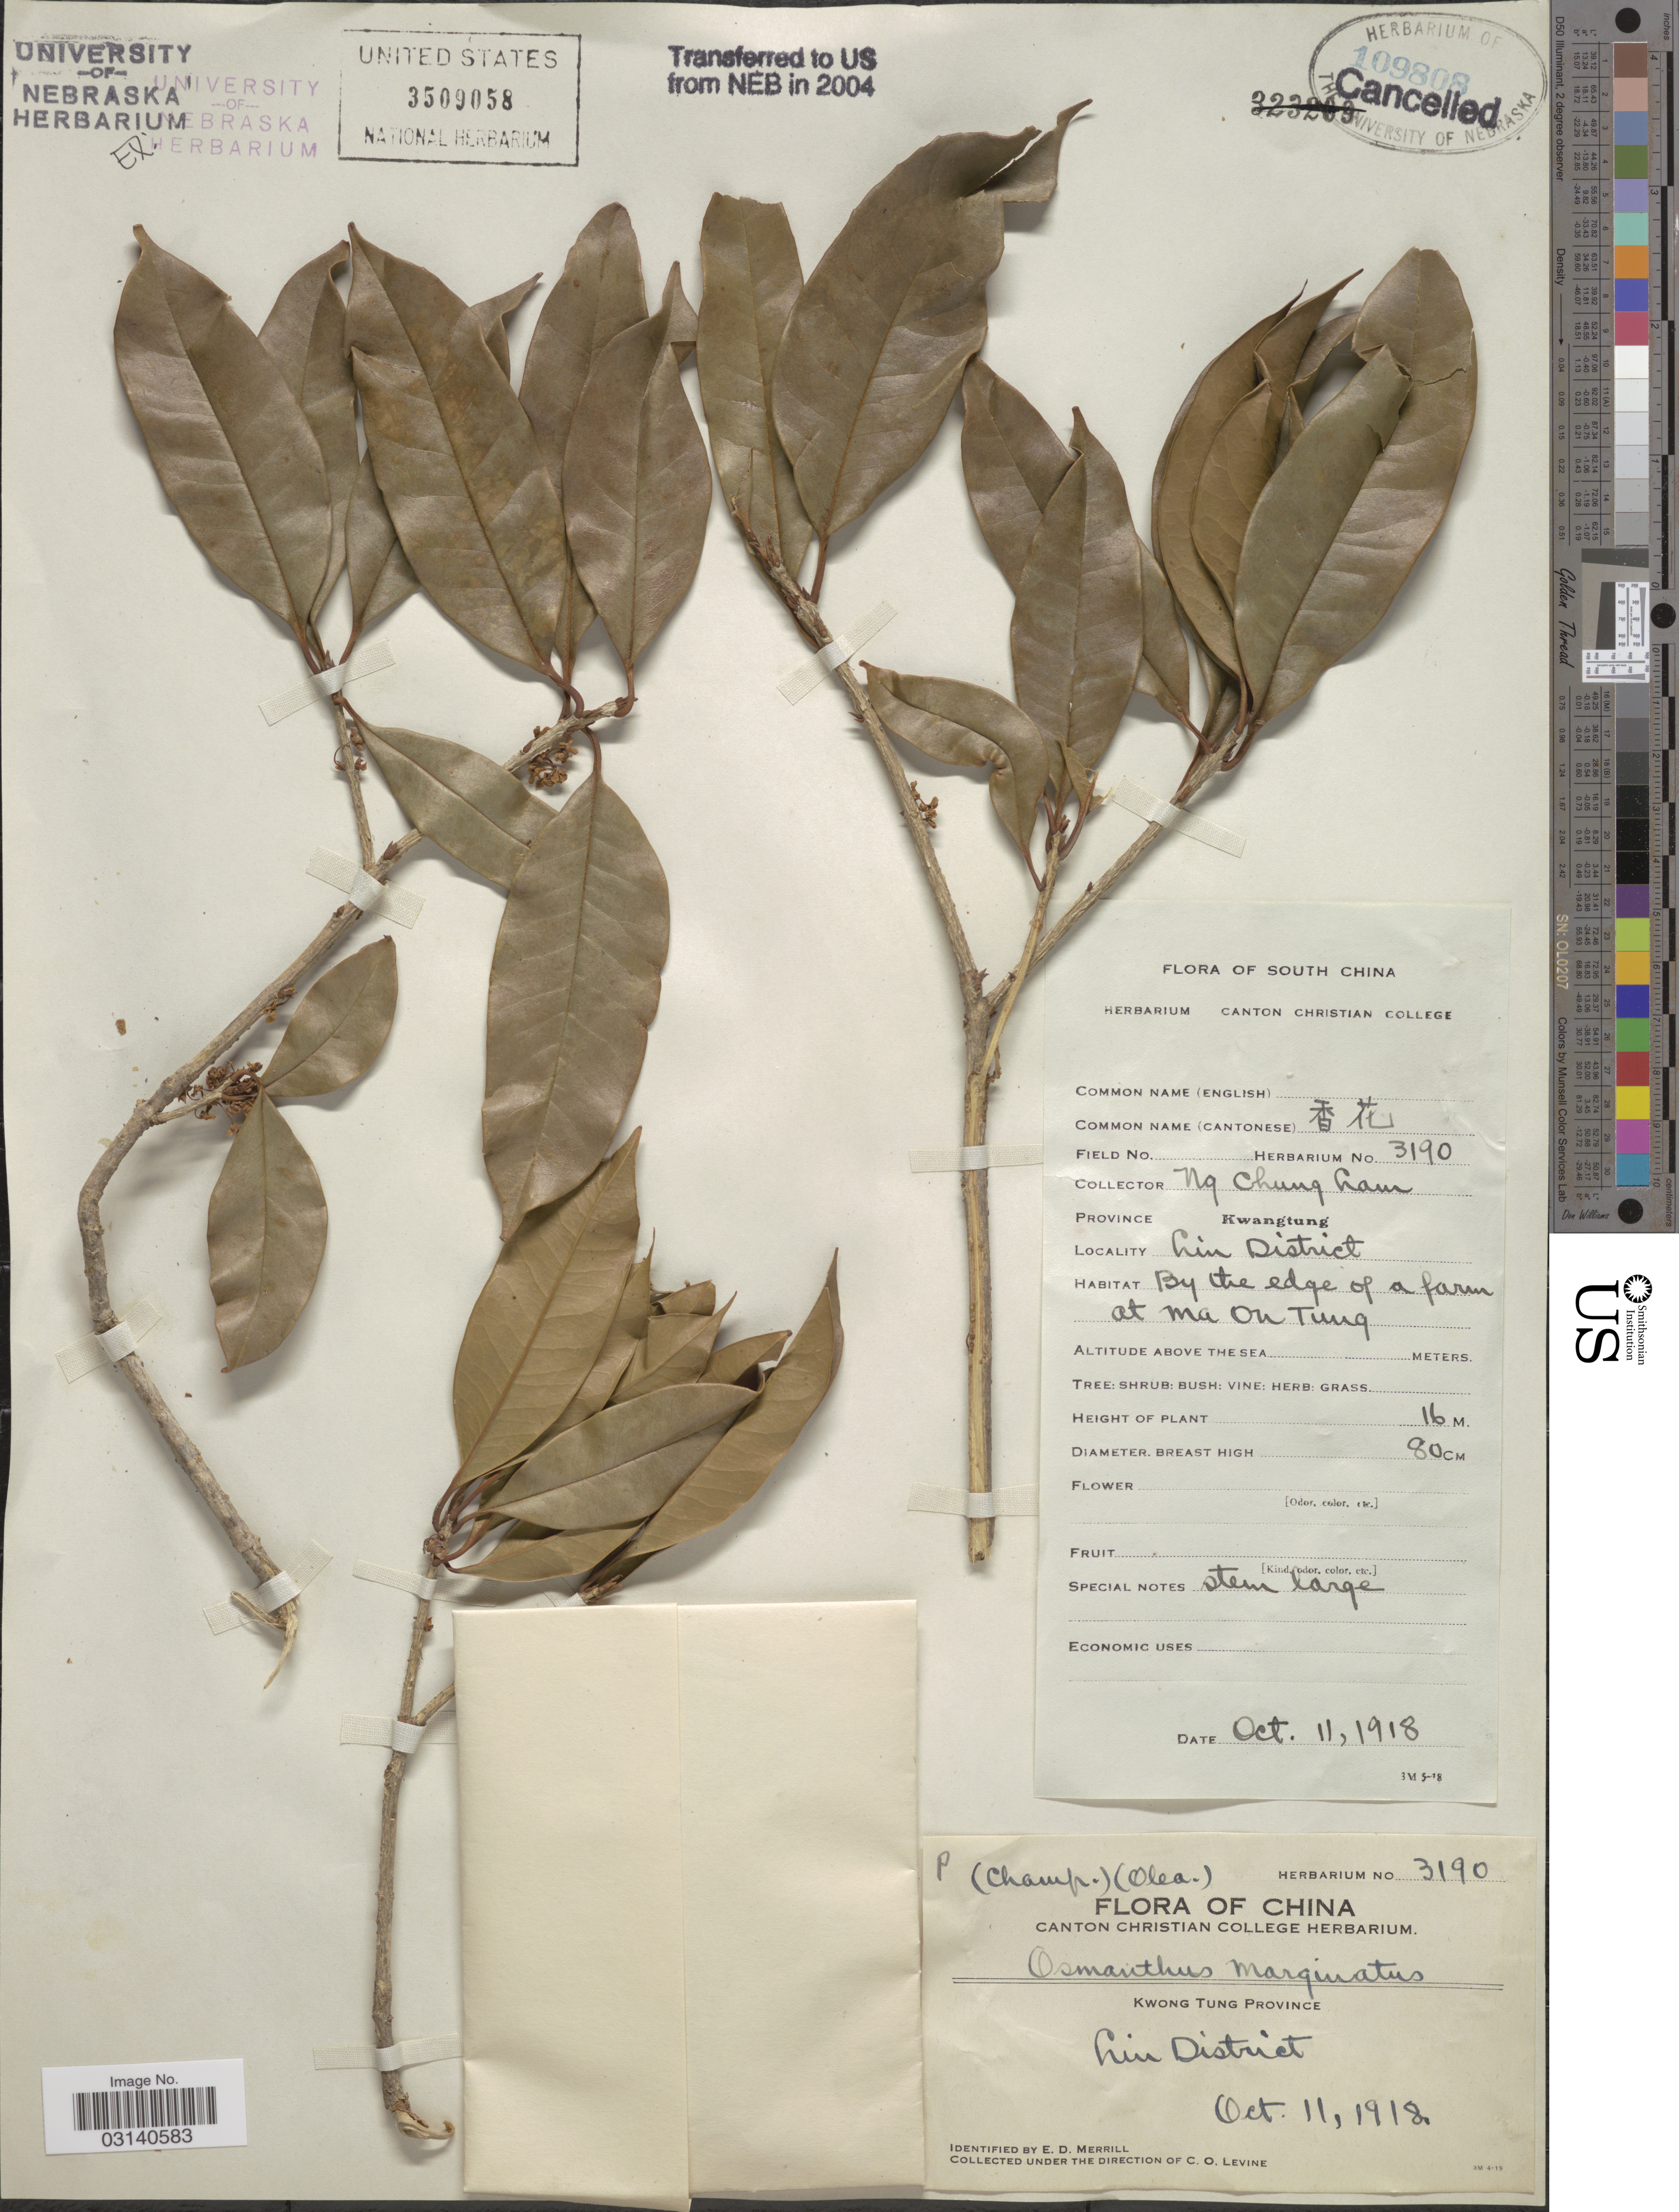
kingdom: Plantae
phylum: Tracheophyta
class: Magnoliopsida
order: Lamiales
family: Oleaceae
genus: Osmanthus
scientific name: Osmanthus marginatus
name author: (Champ. ex Benth.) Hemsl.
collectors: N. C. Lam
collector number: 3190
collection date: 1918-10-11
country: China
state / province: Guangdong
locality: Kwong Tung Province, Lin District, By the edge of a farm at Ma On Tung. South China.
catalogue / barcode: US 3509058